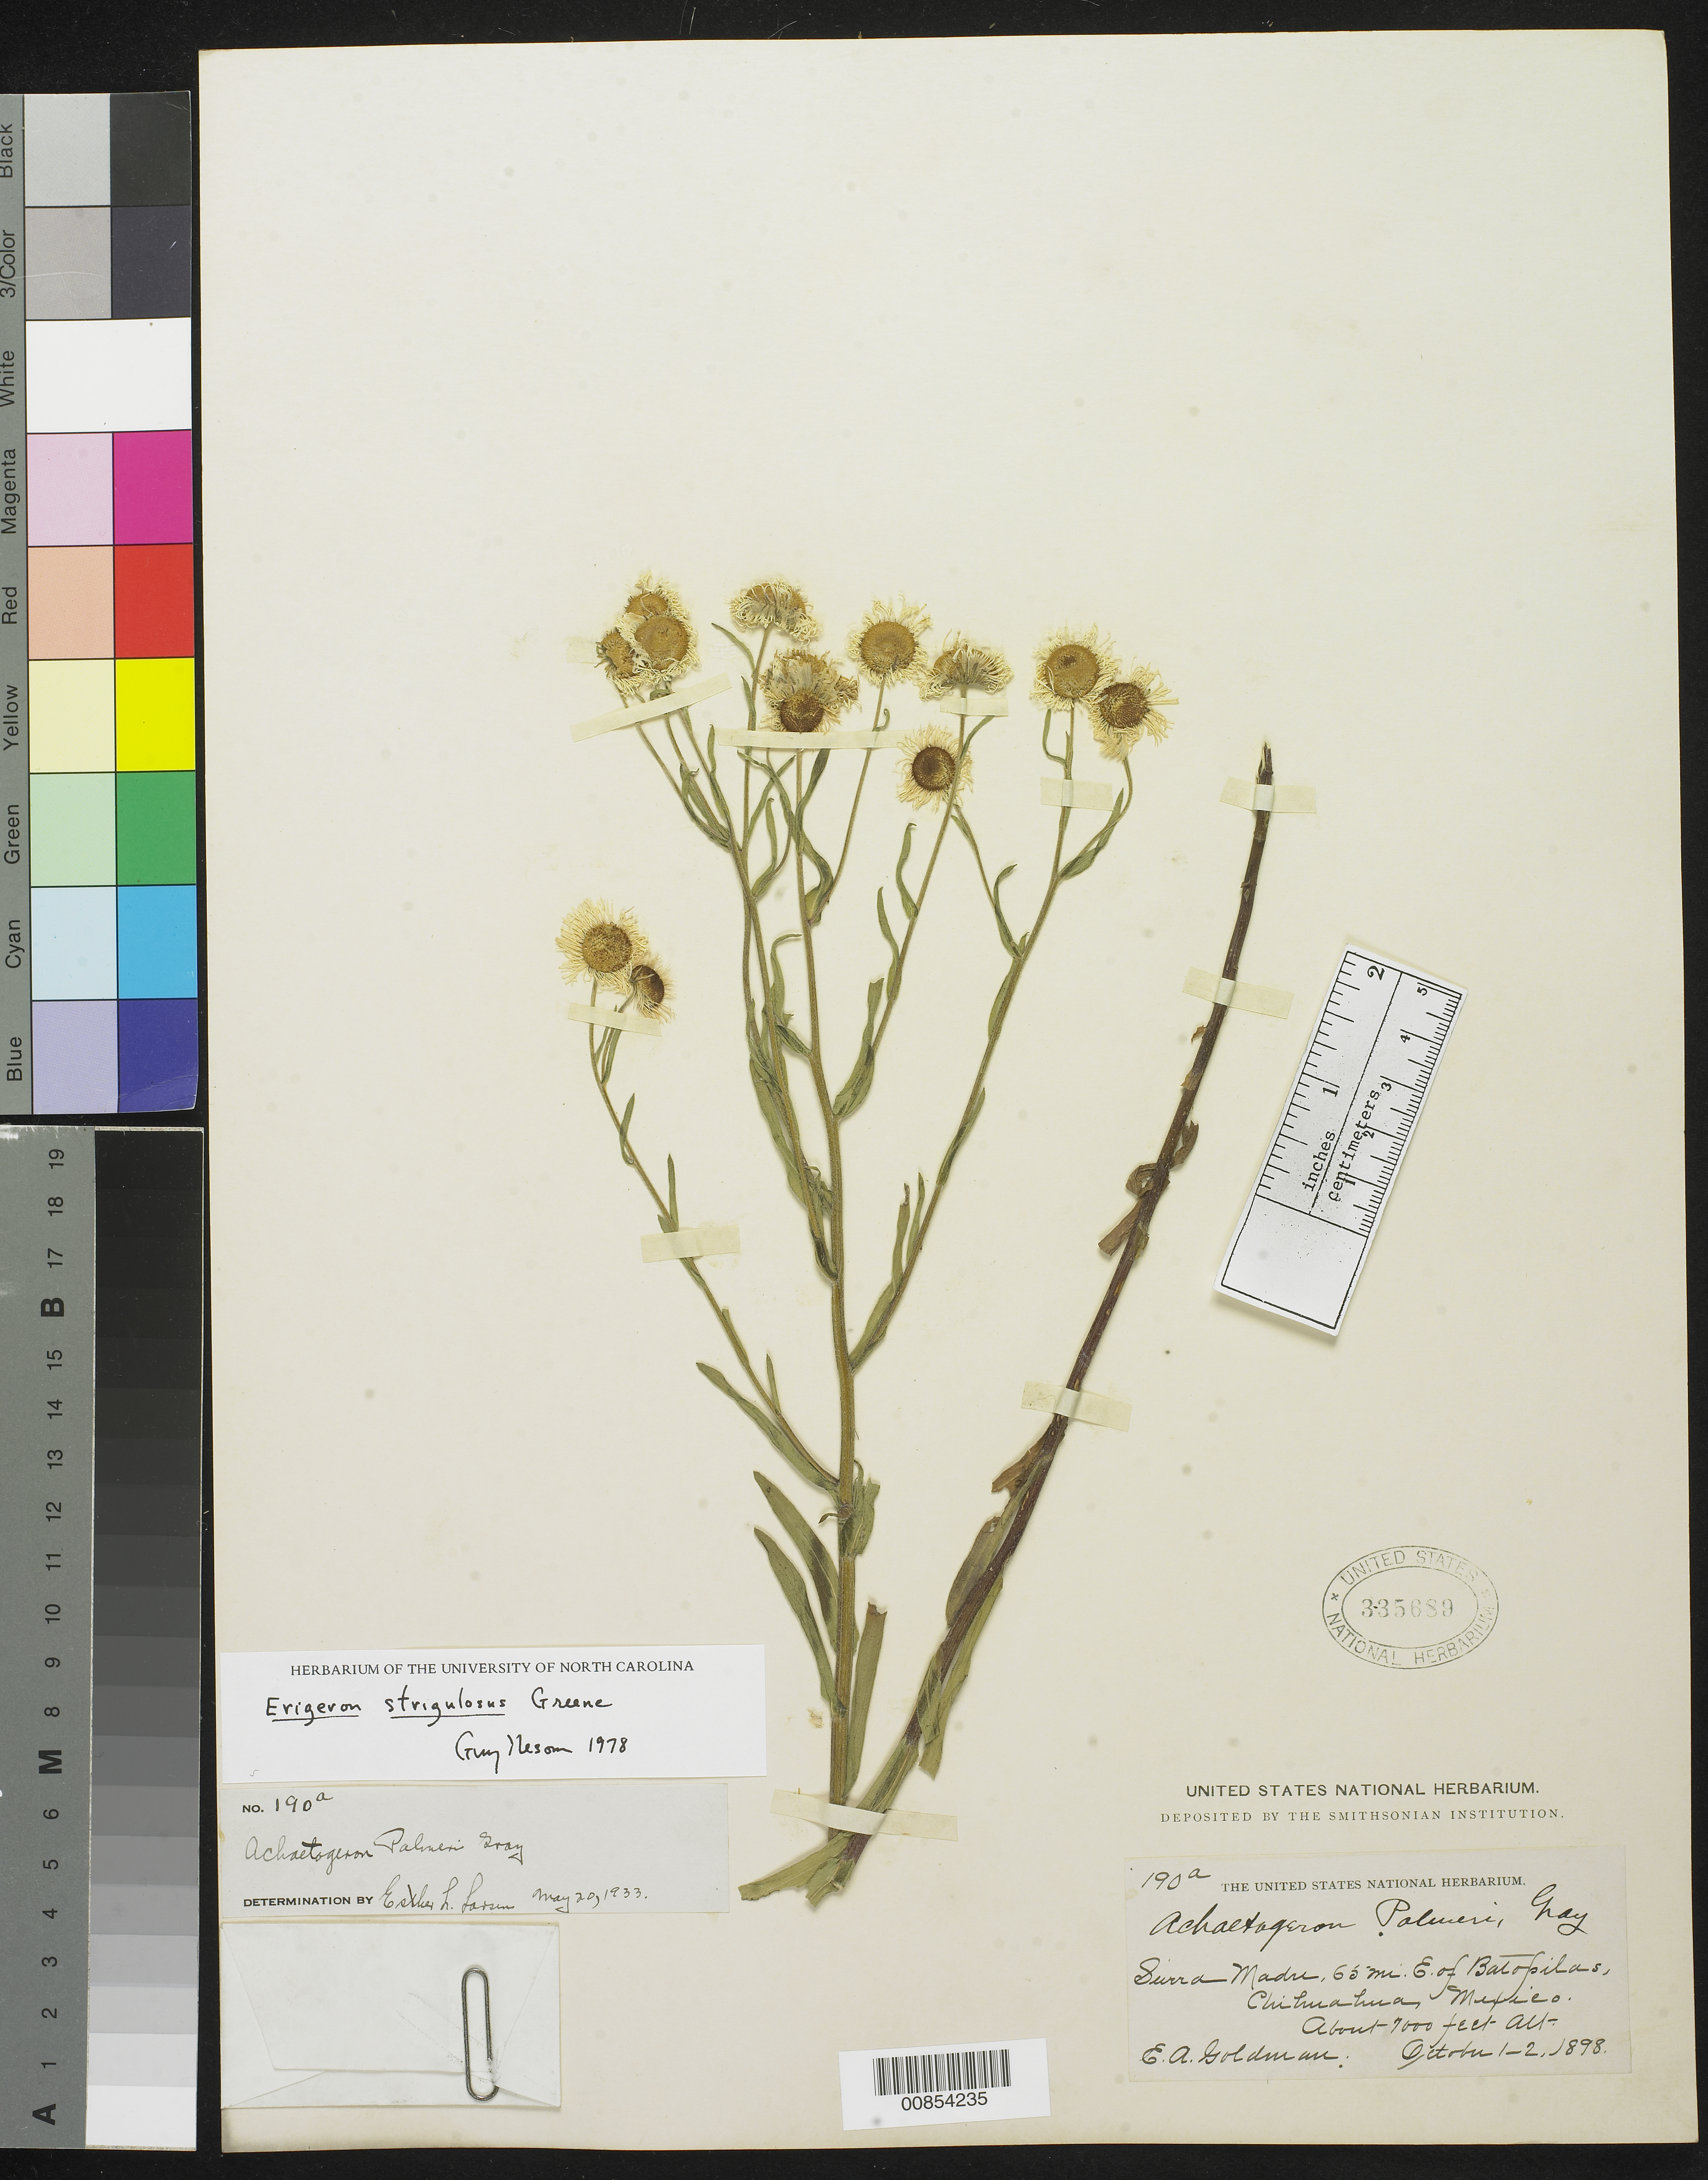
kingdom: Plantae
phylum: Tracheophyta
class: Magnoliopsida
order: Asterales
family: Asteraceae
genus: Erigeron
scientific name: Erigeron strigulosus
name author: Greene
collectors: E. A. Goldman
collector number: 190a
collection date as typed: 01 Oct 1898 to 02 Oct 1898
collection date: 1898-10-01/1898-10-02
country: Mexico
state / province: Chihuahua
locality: Sierra Madre, 65 mi. E of Batopilas, Chihuahua.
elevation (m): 2134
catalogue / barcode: US 335689